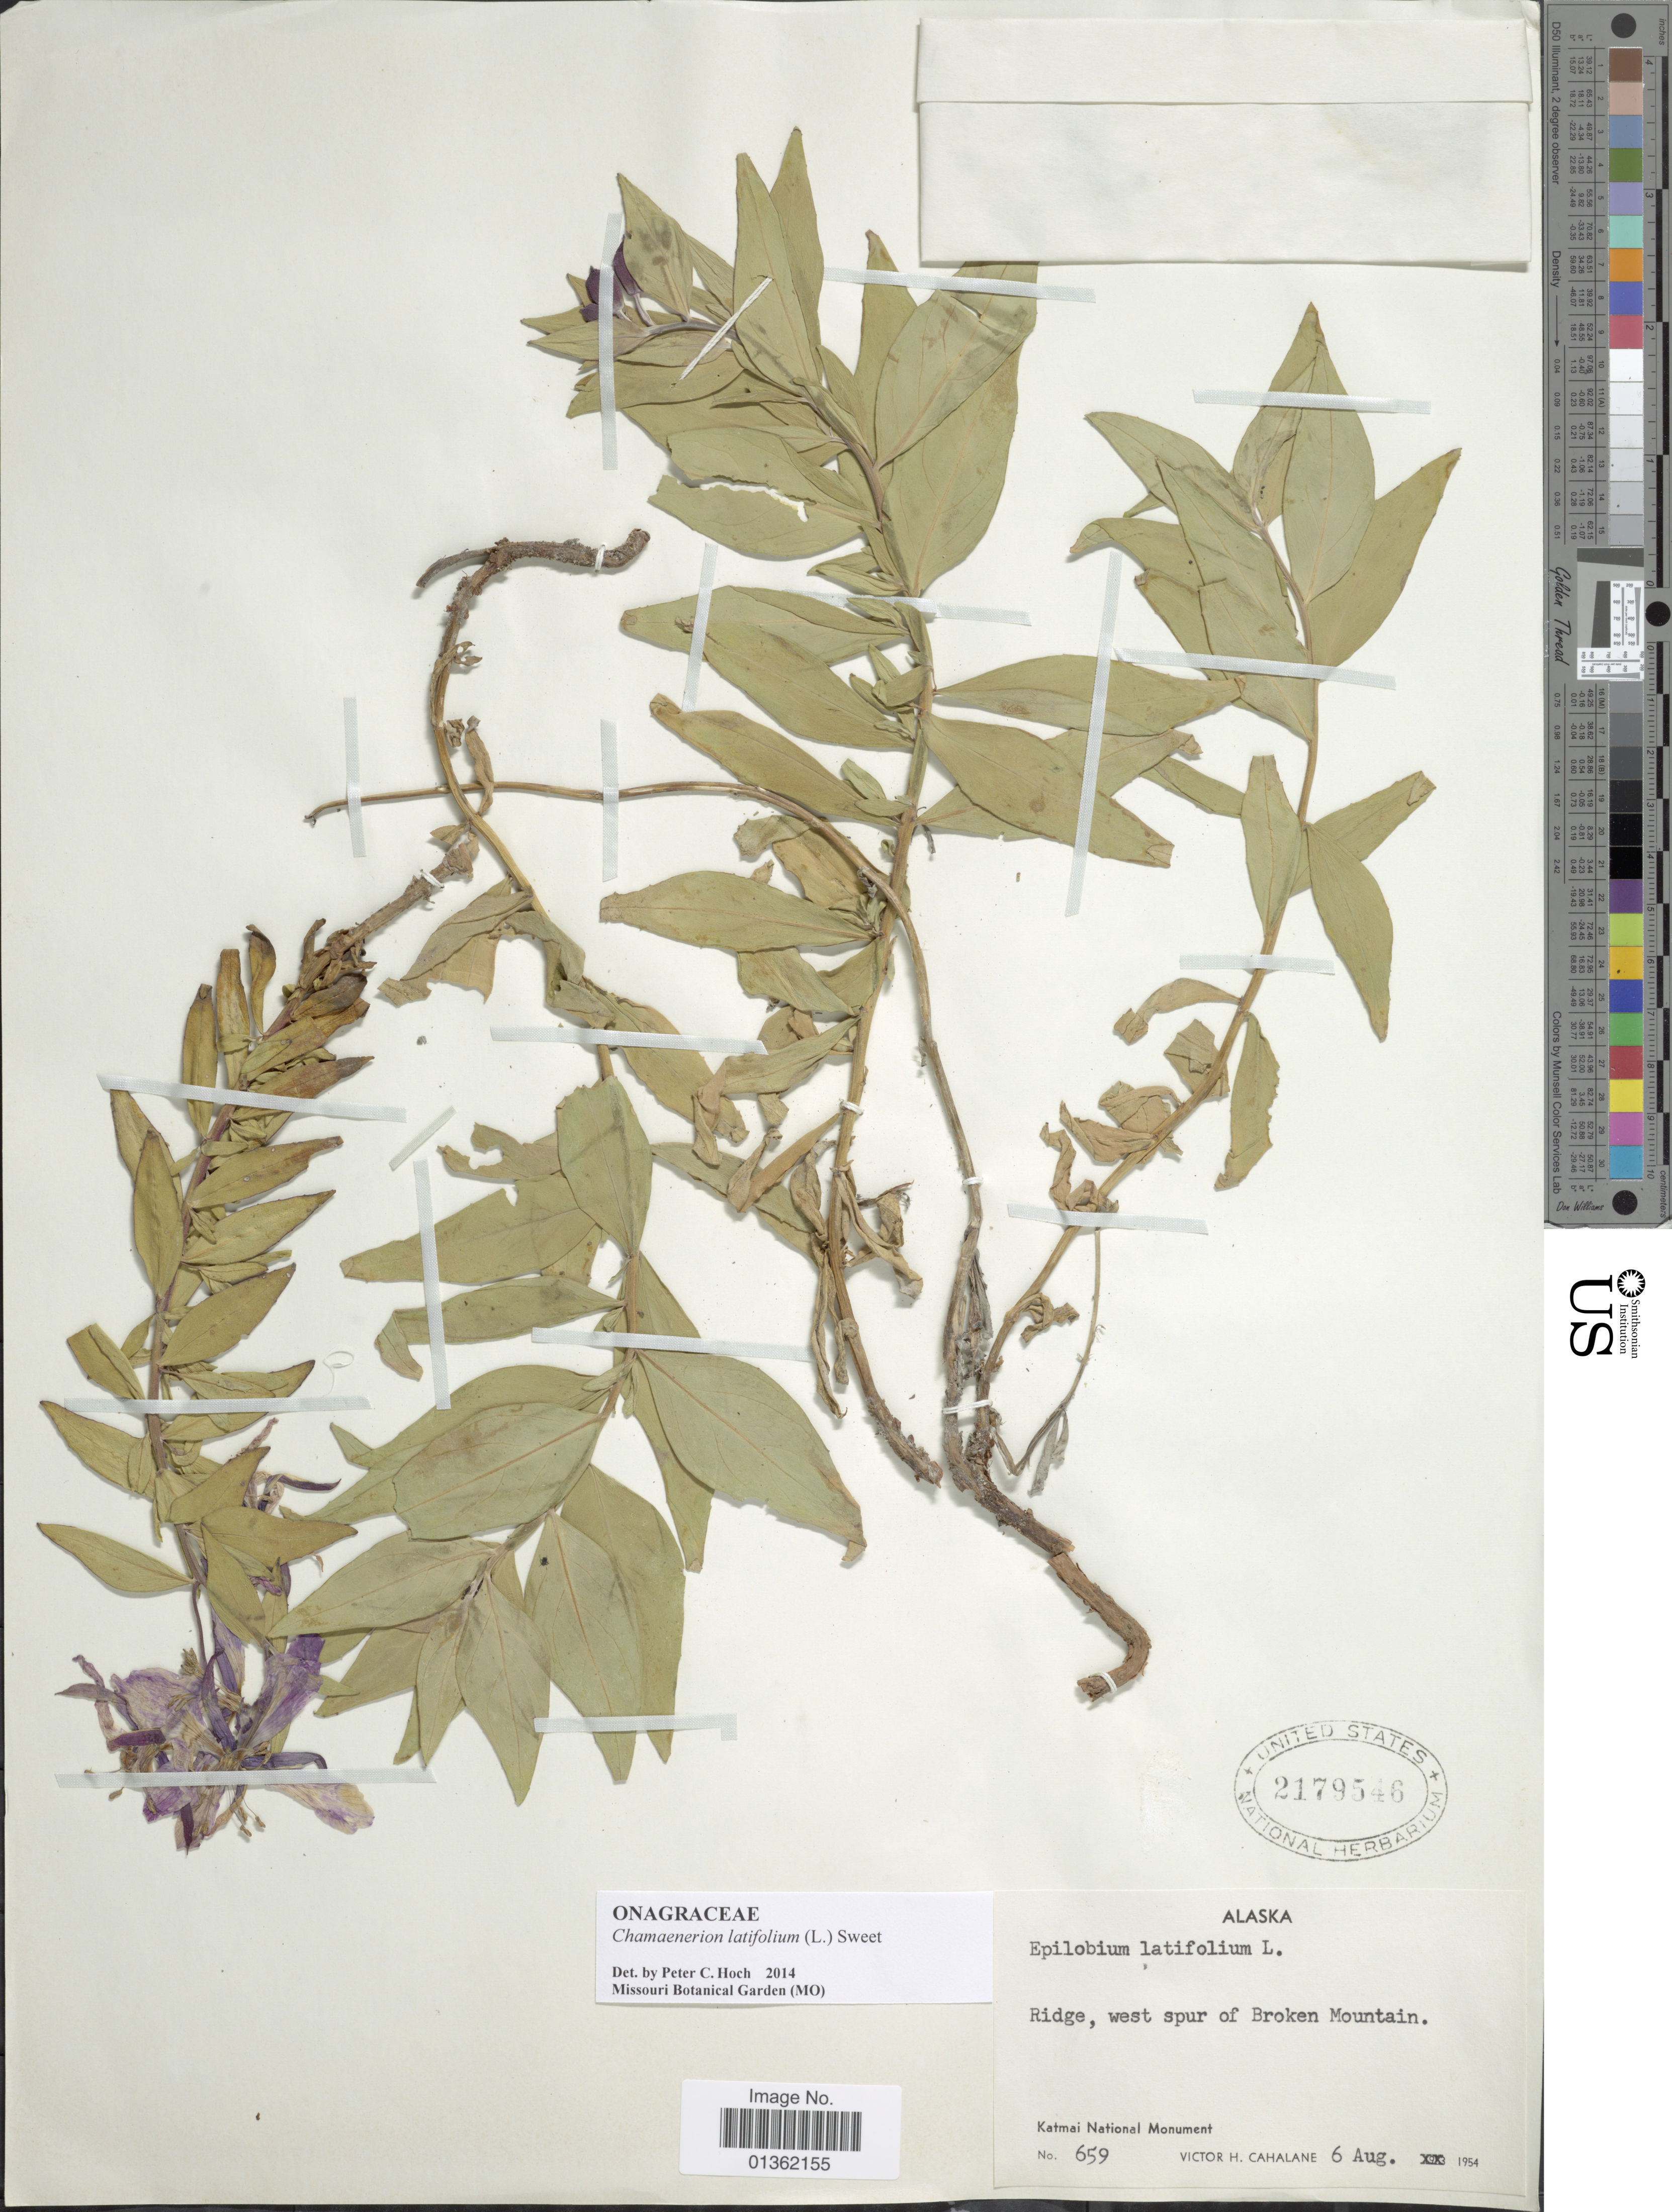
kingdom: Plantae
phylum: Tracheophyta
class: Magnoliopsida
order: Myrtales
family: Onagraceae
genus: Chamaenerion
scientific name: Chamaenerion latifolium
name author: (L.) Th. Fr. & Lange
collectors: V. Cahalane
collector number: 659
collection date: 1954-08-06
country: United States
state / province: Alaska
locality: Ridge, west spur of Broken Mountain. Katmai National Monument.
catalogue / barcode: US 2179546